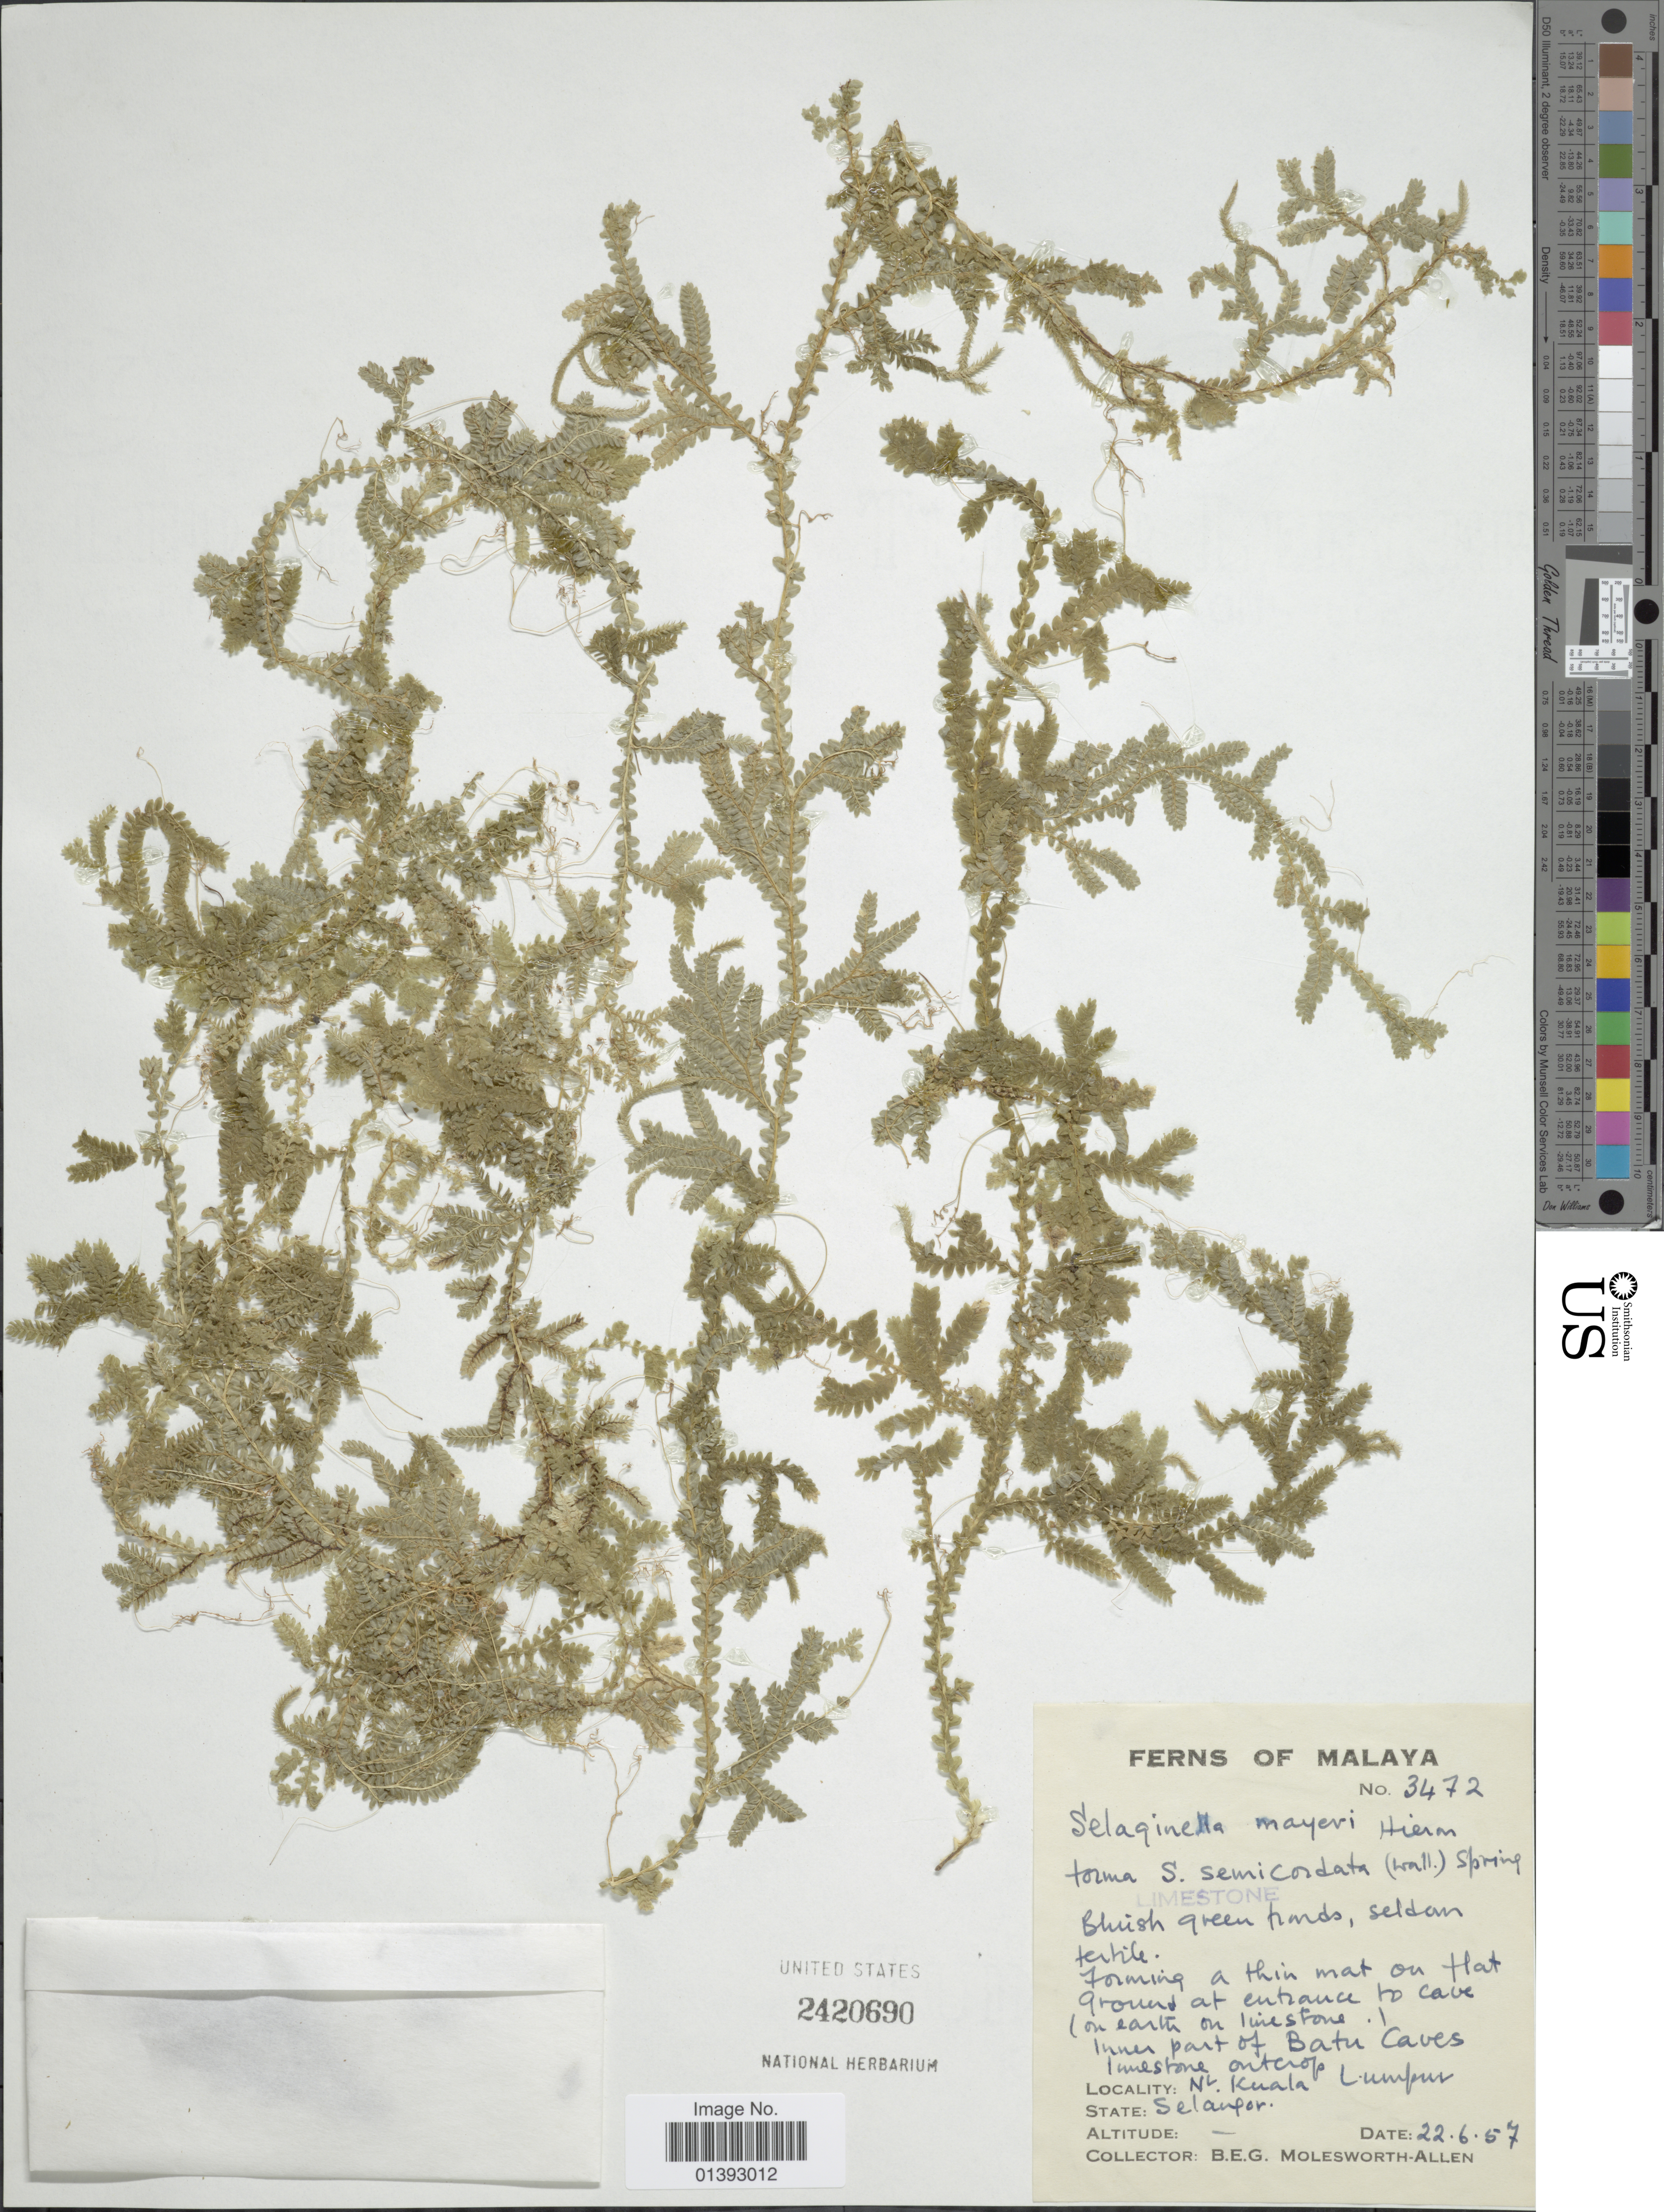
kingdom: Plantae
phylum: Tracheophyta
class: Lycopodiopsida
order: Selaginellales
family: Selaginellaceae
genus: Selaginella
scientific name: Selaginella mayeri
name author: Hieron.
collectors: B. E. G. Molesworth-Allen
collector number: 3472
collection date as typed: Transcribed d/m/y: 22/6/57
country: Malaysia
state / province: Selangor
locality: Limestone, Nr. Kuala Lumpur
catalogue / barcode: US 2420690